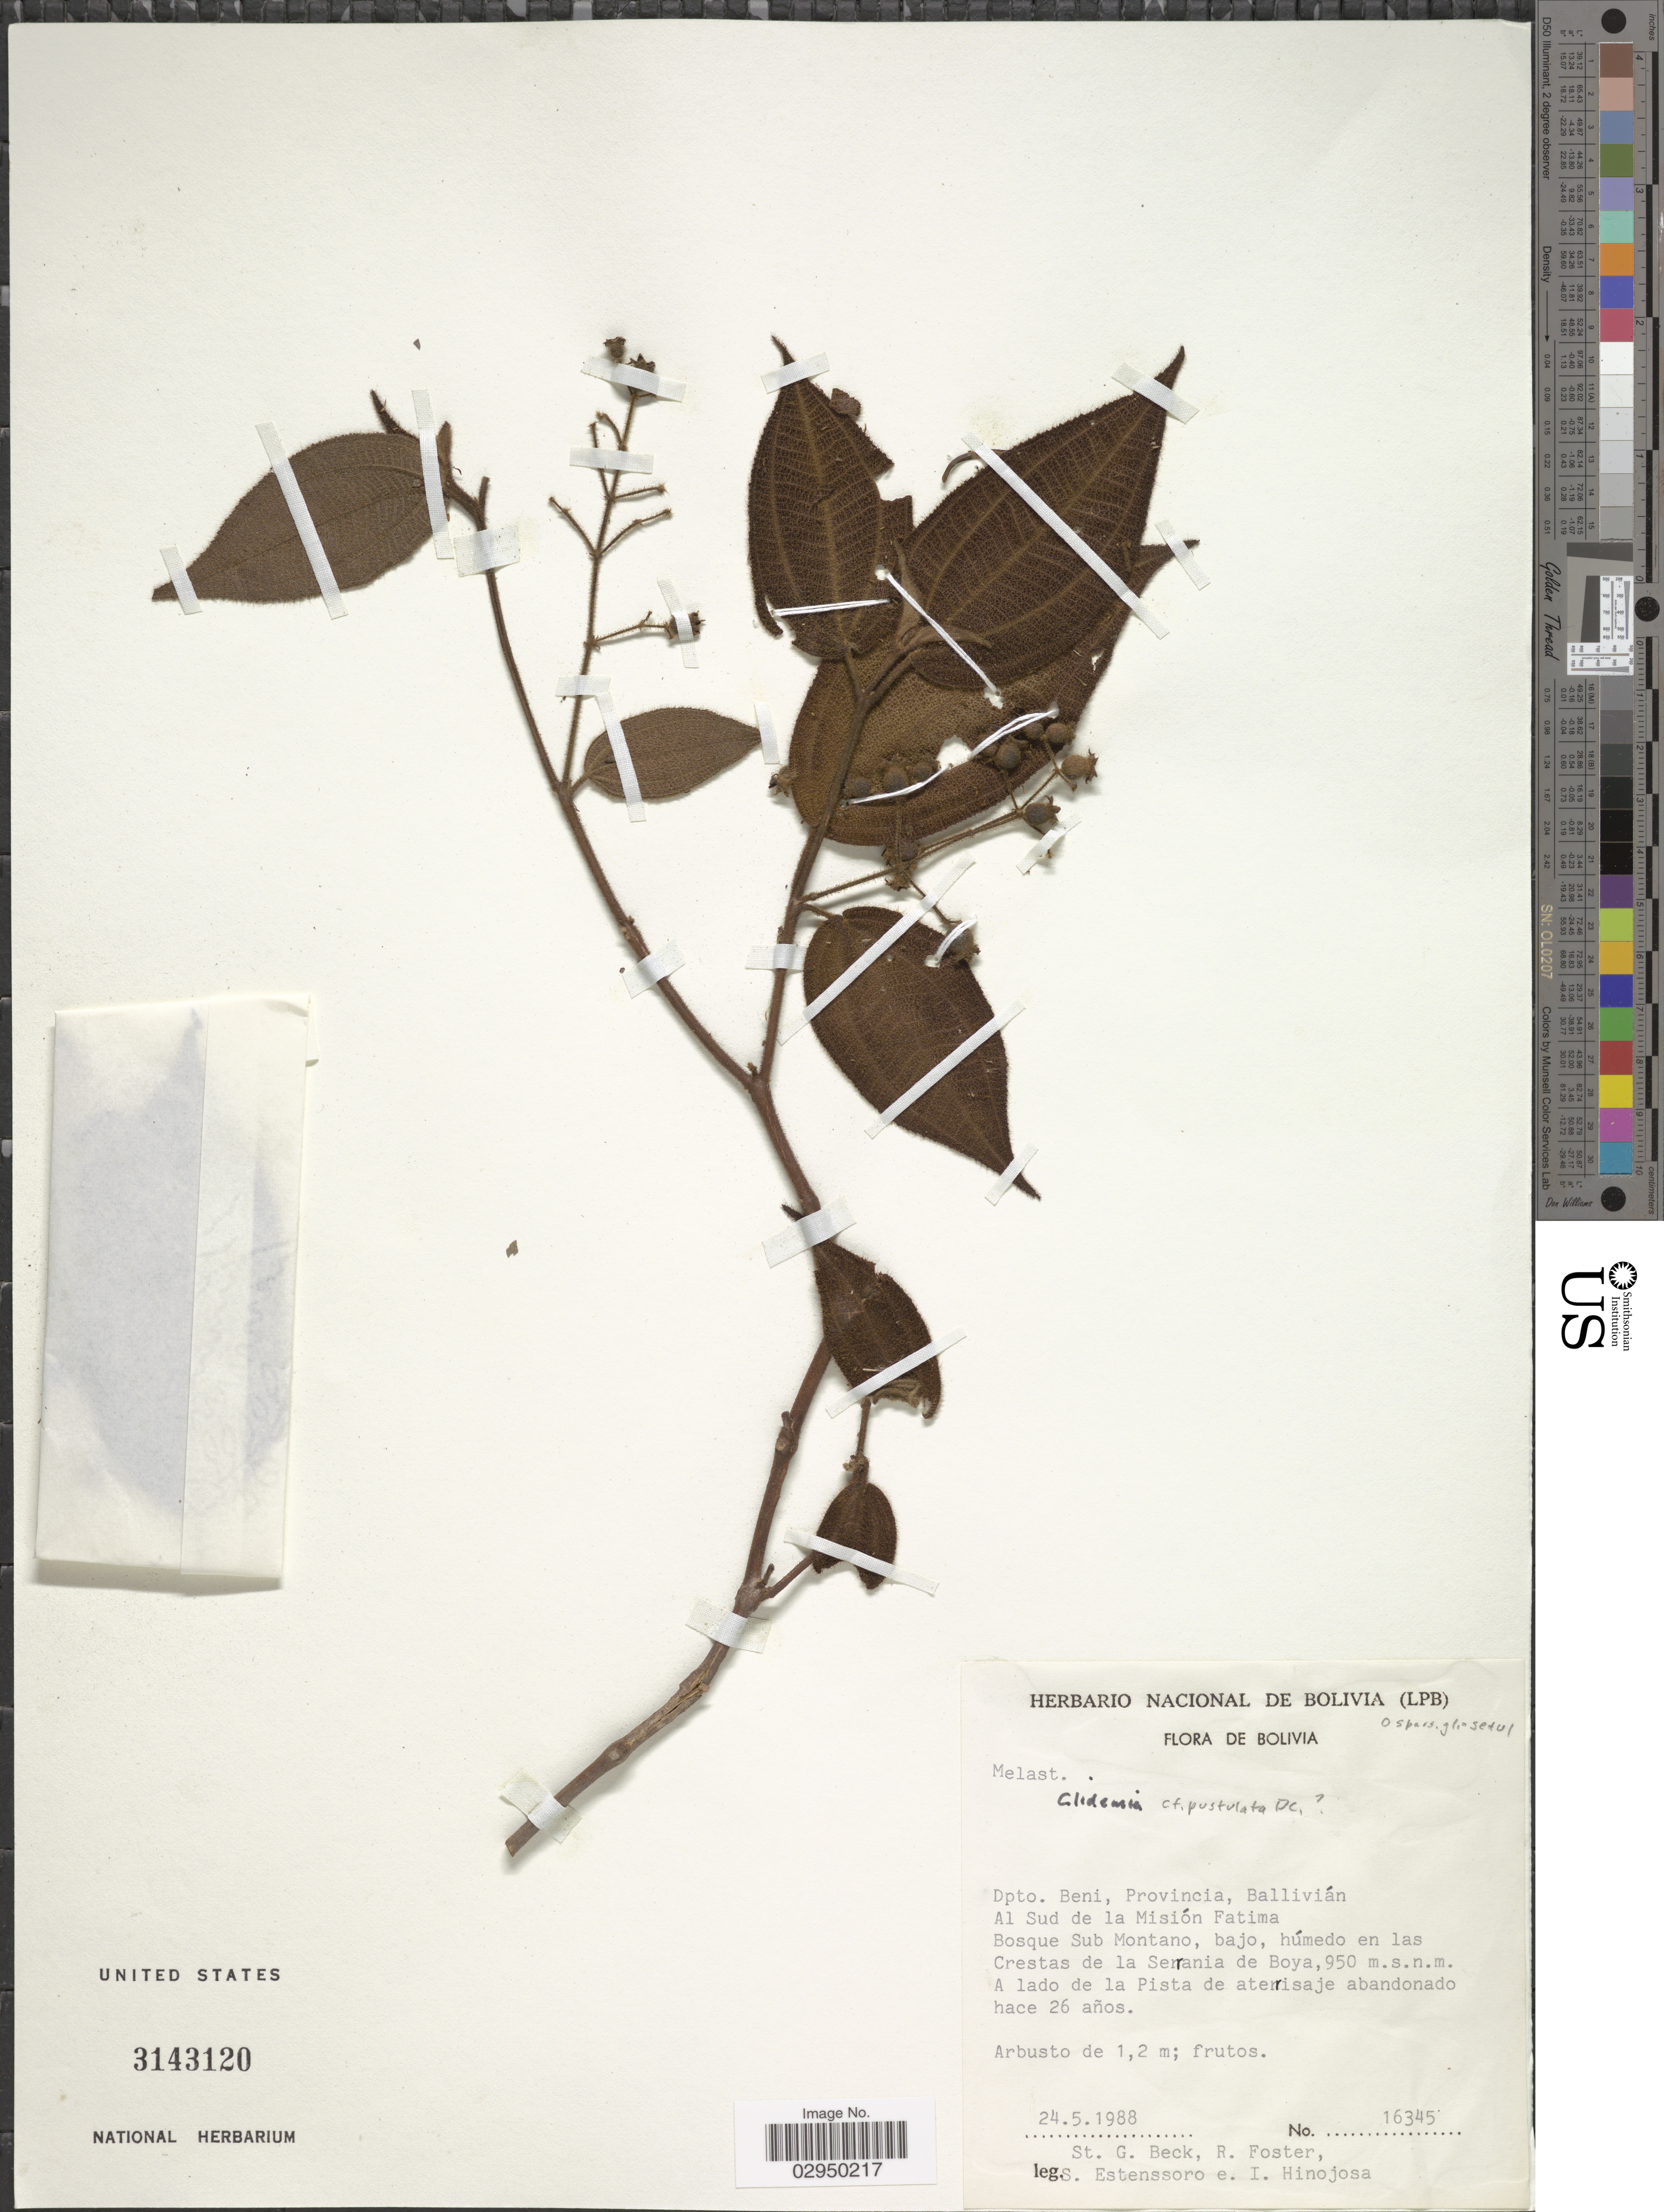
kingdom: Plantae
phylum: Tracheophyta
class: Magnoliopsida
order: Myrtales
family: Melastomataceae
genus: Miconia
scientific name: Miconia fenestrata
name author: (Benth.) Michelang.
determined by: Ferreira-Alves, R.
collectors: S. G. Beck, R. Foster, S. Estenssoro & I. Hinojosa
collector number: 16345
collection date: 1988-05-24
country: Bolivia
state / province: Beni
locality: Dpto. Beni, Provincia, Ballivián. Al Sud de la Misión Fatima. Bosque Sub Montano, bajo, húmedo en las Crestas de la Serrania de Boya. A lado de la Pista de aterrisaje abandonado hace 26 años.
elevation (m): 950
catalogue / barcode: US 3143120